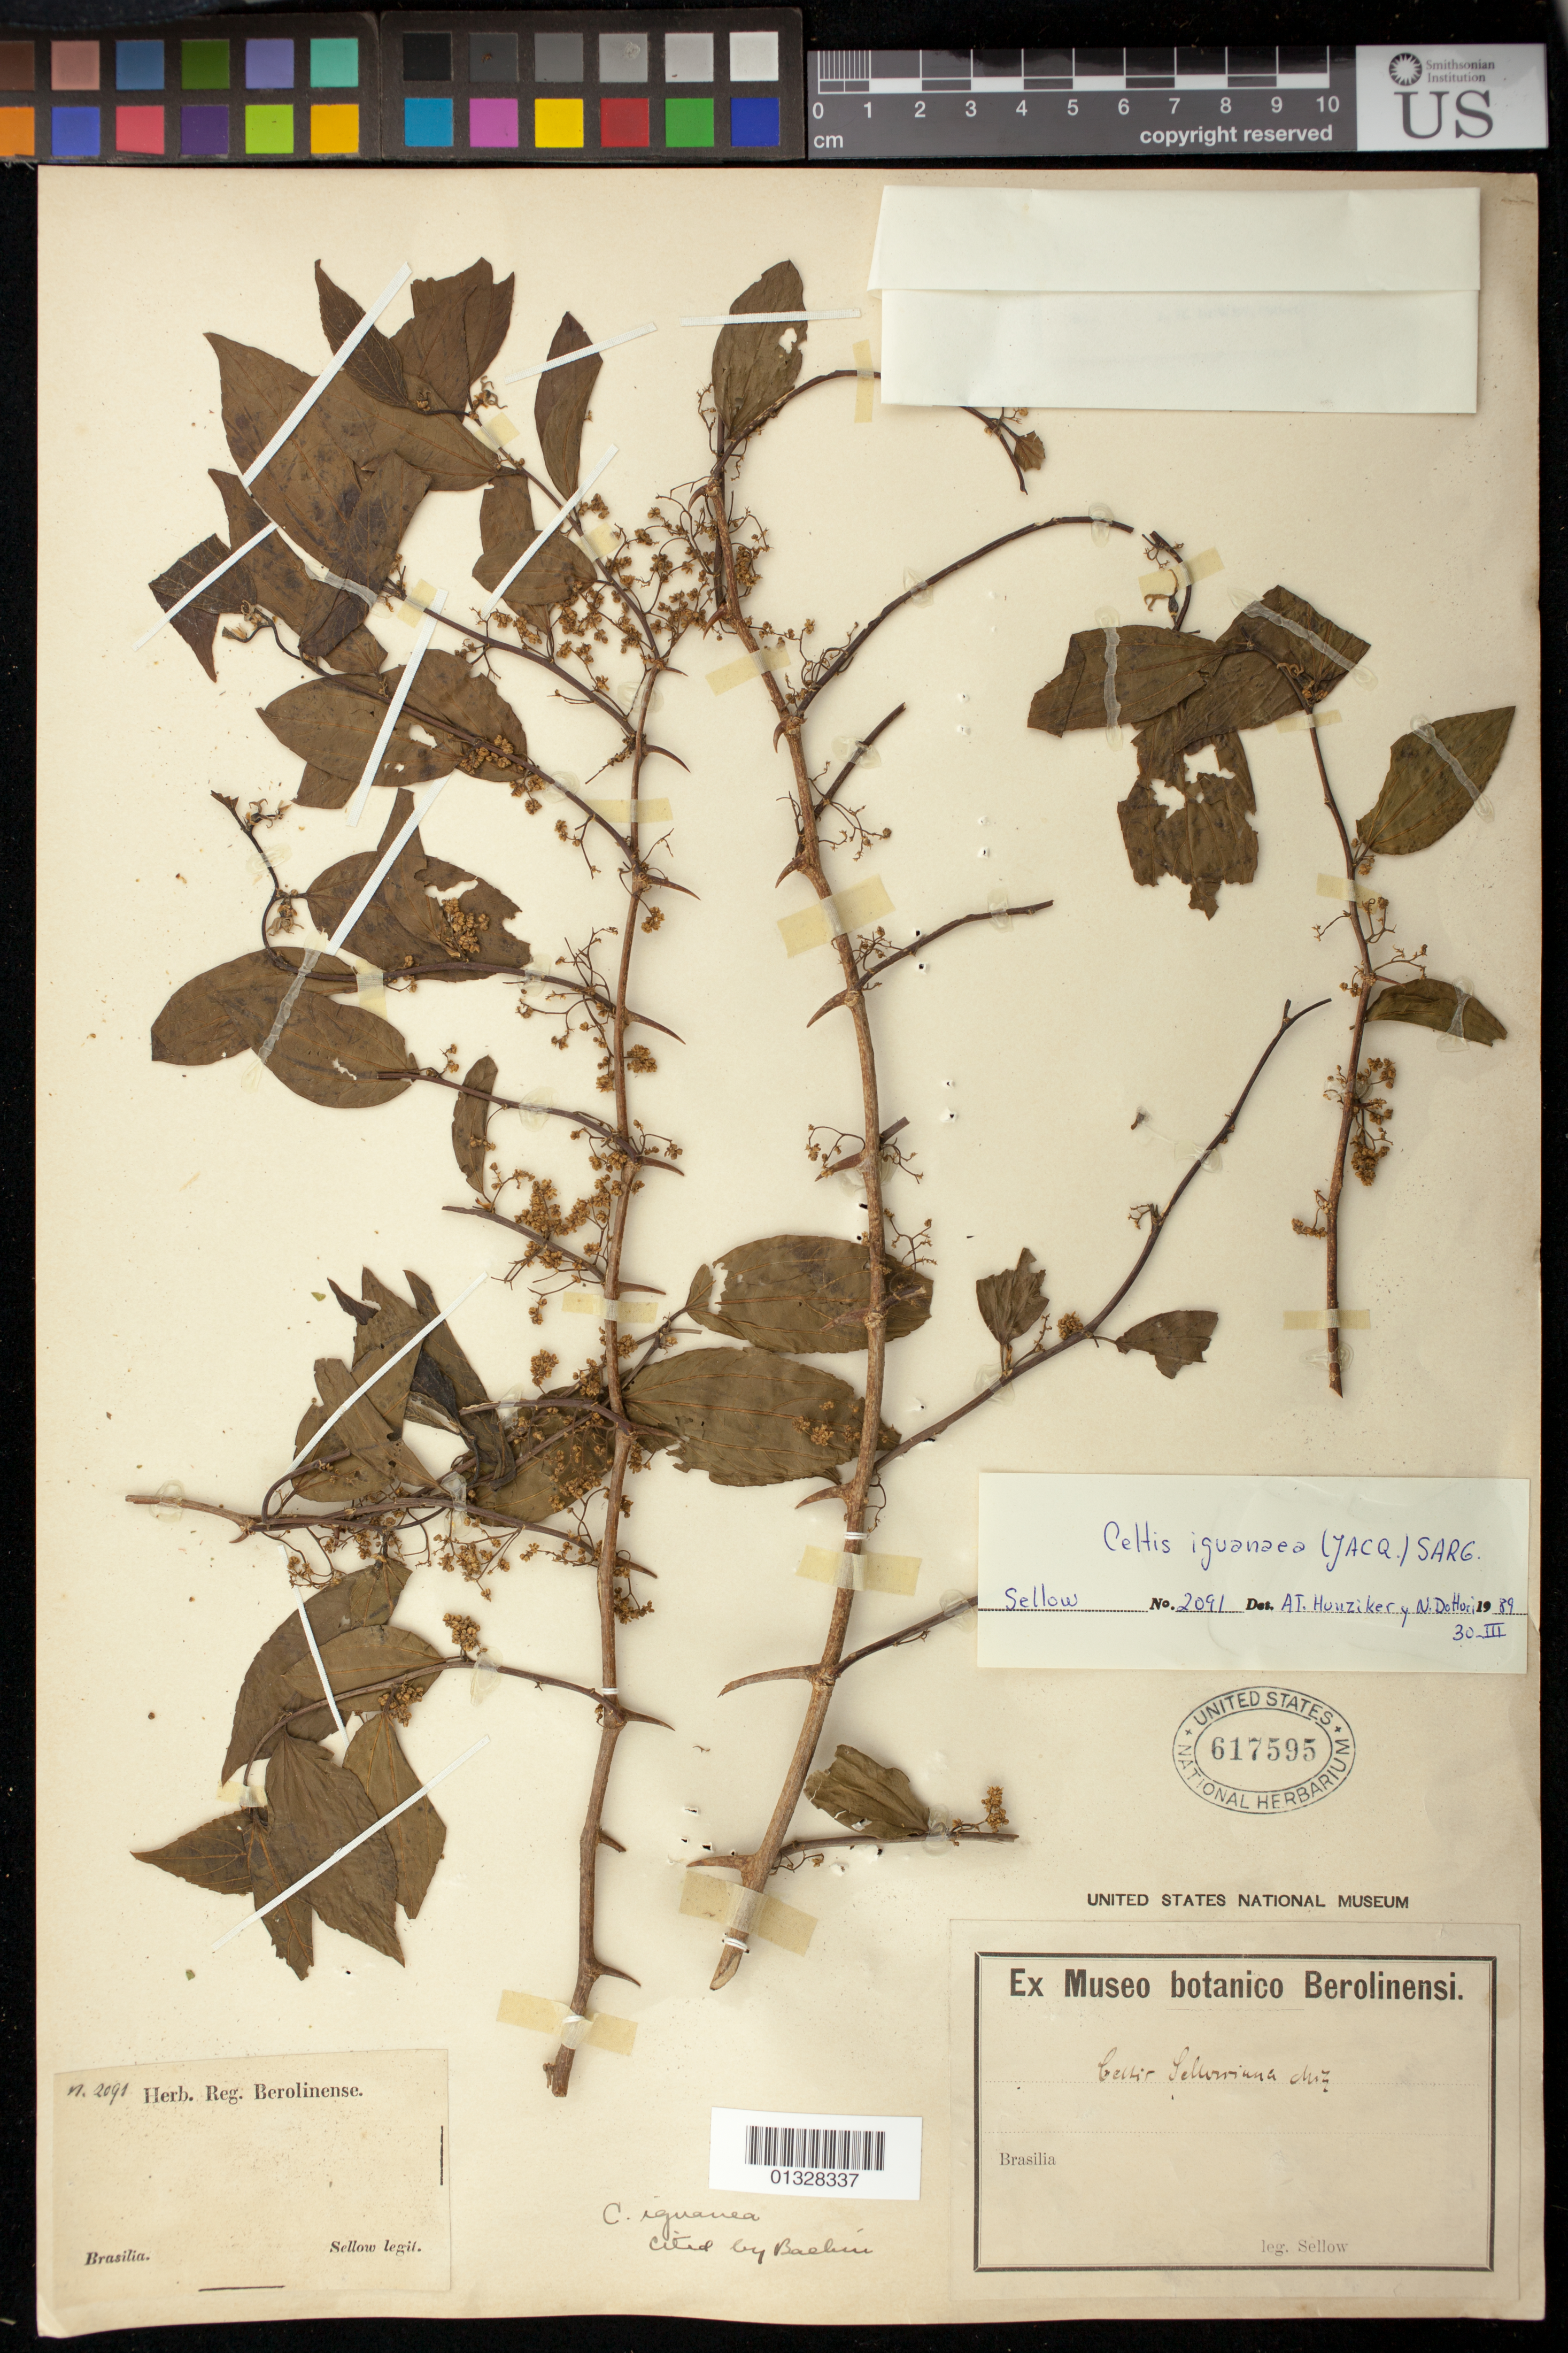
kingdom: Plantae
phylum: Tracheophyta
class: Magnoliopsida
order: Rosales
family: Cannabaceae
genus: Celtis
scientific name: Celtis iguanaea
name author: (Jacq.) Sarg.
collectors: -. Sellow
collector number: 2091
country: Brazil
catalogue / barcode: US 617595